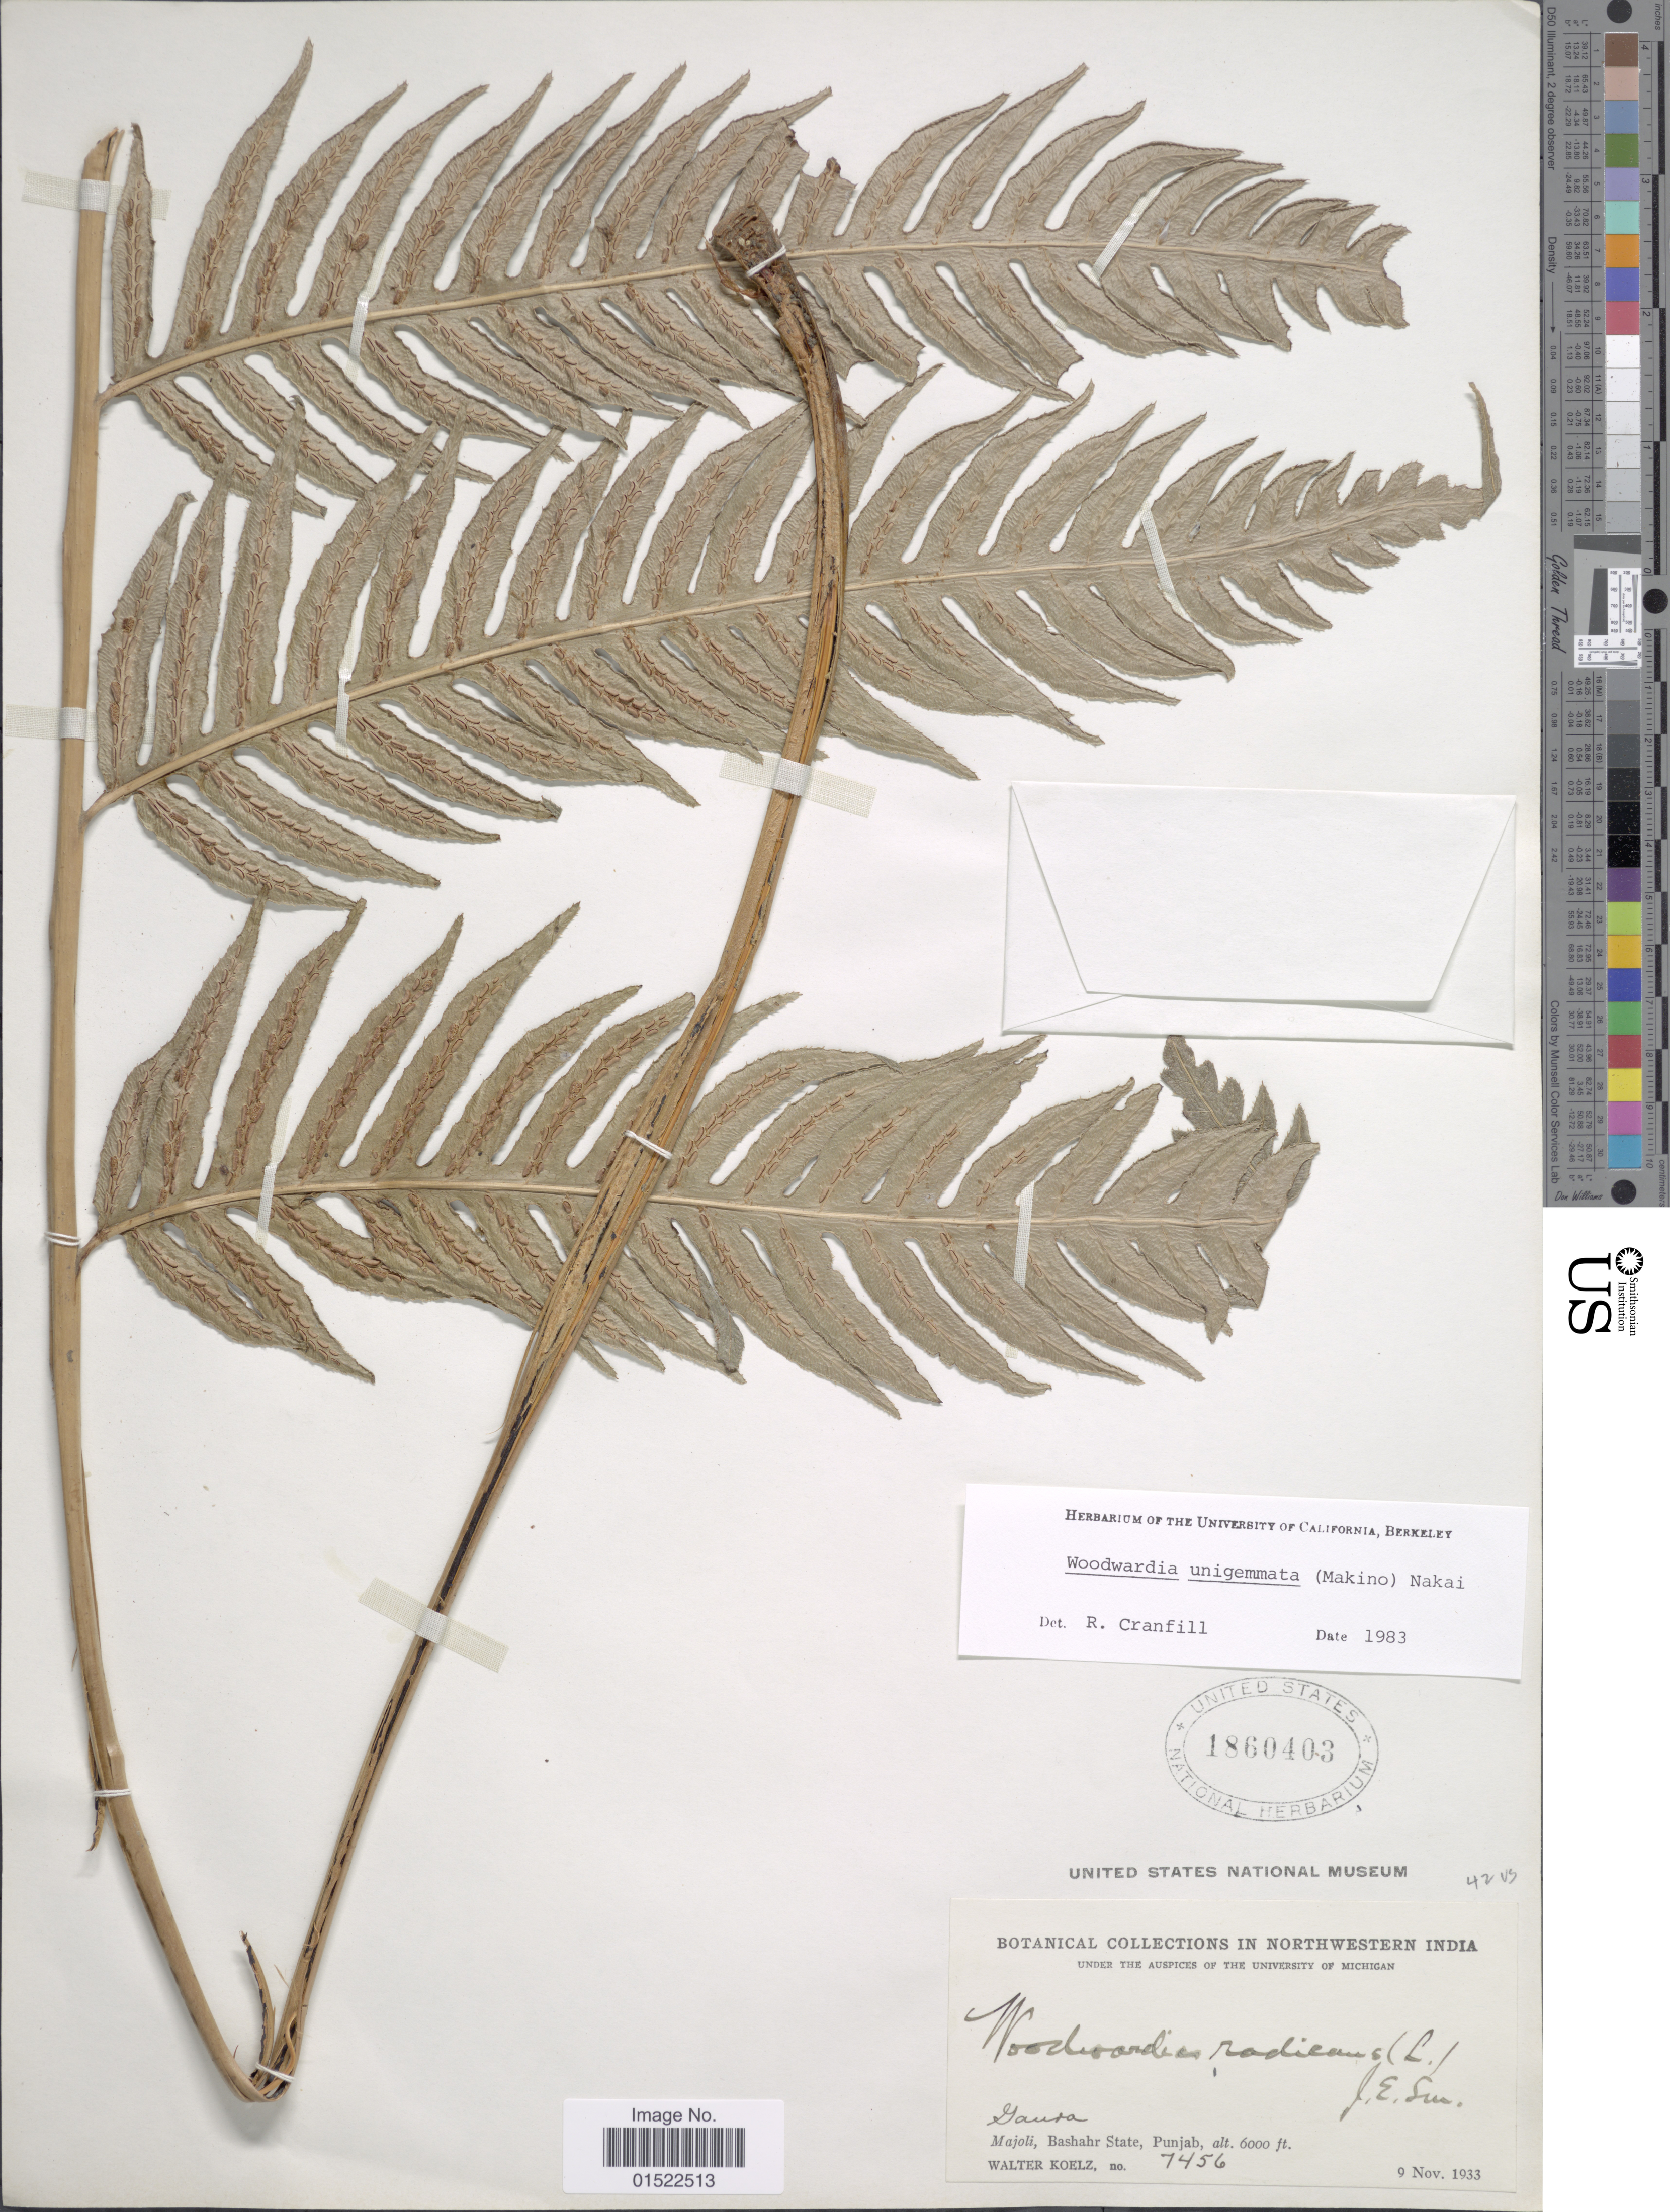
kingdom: Plantae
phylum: Tracheophyta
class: Polypodiopsida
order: Polypodiales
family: Blechnaceae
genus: Woodwardia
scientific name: Woodwardia unigemmata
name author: (Makino) Nakai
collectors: W. N. Koelz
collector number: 7456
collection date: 1933-11-09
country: India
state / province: Punjab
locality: Majoli, Bashahr State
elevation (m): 1829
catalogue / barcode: US 1860403